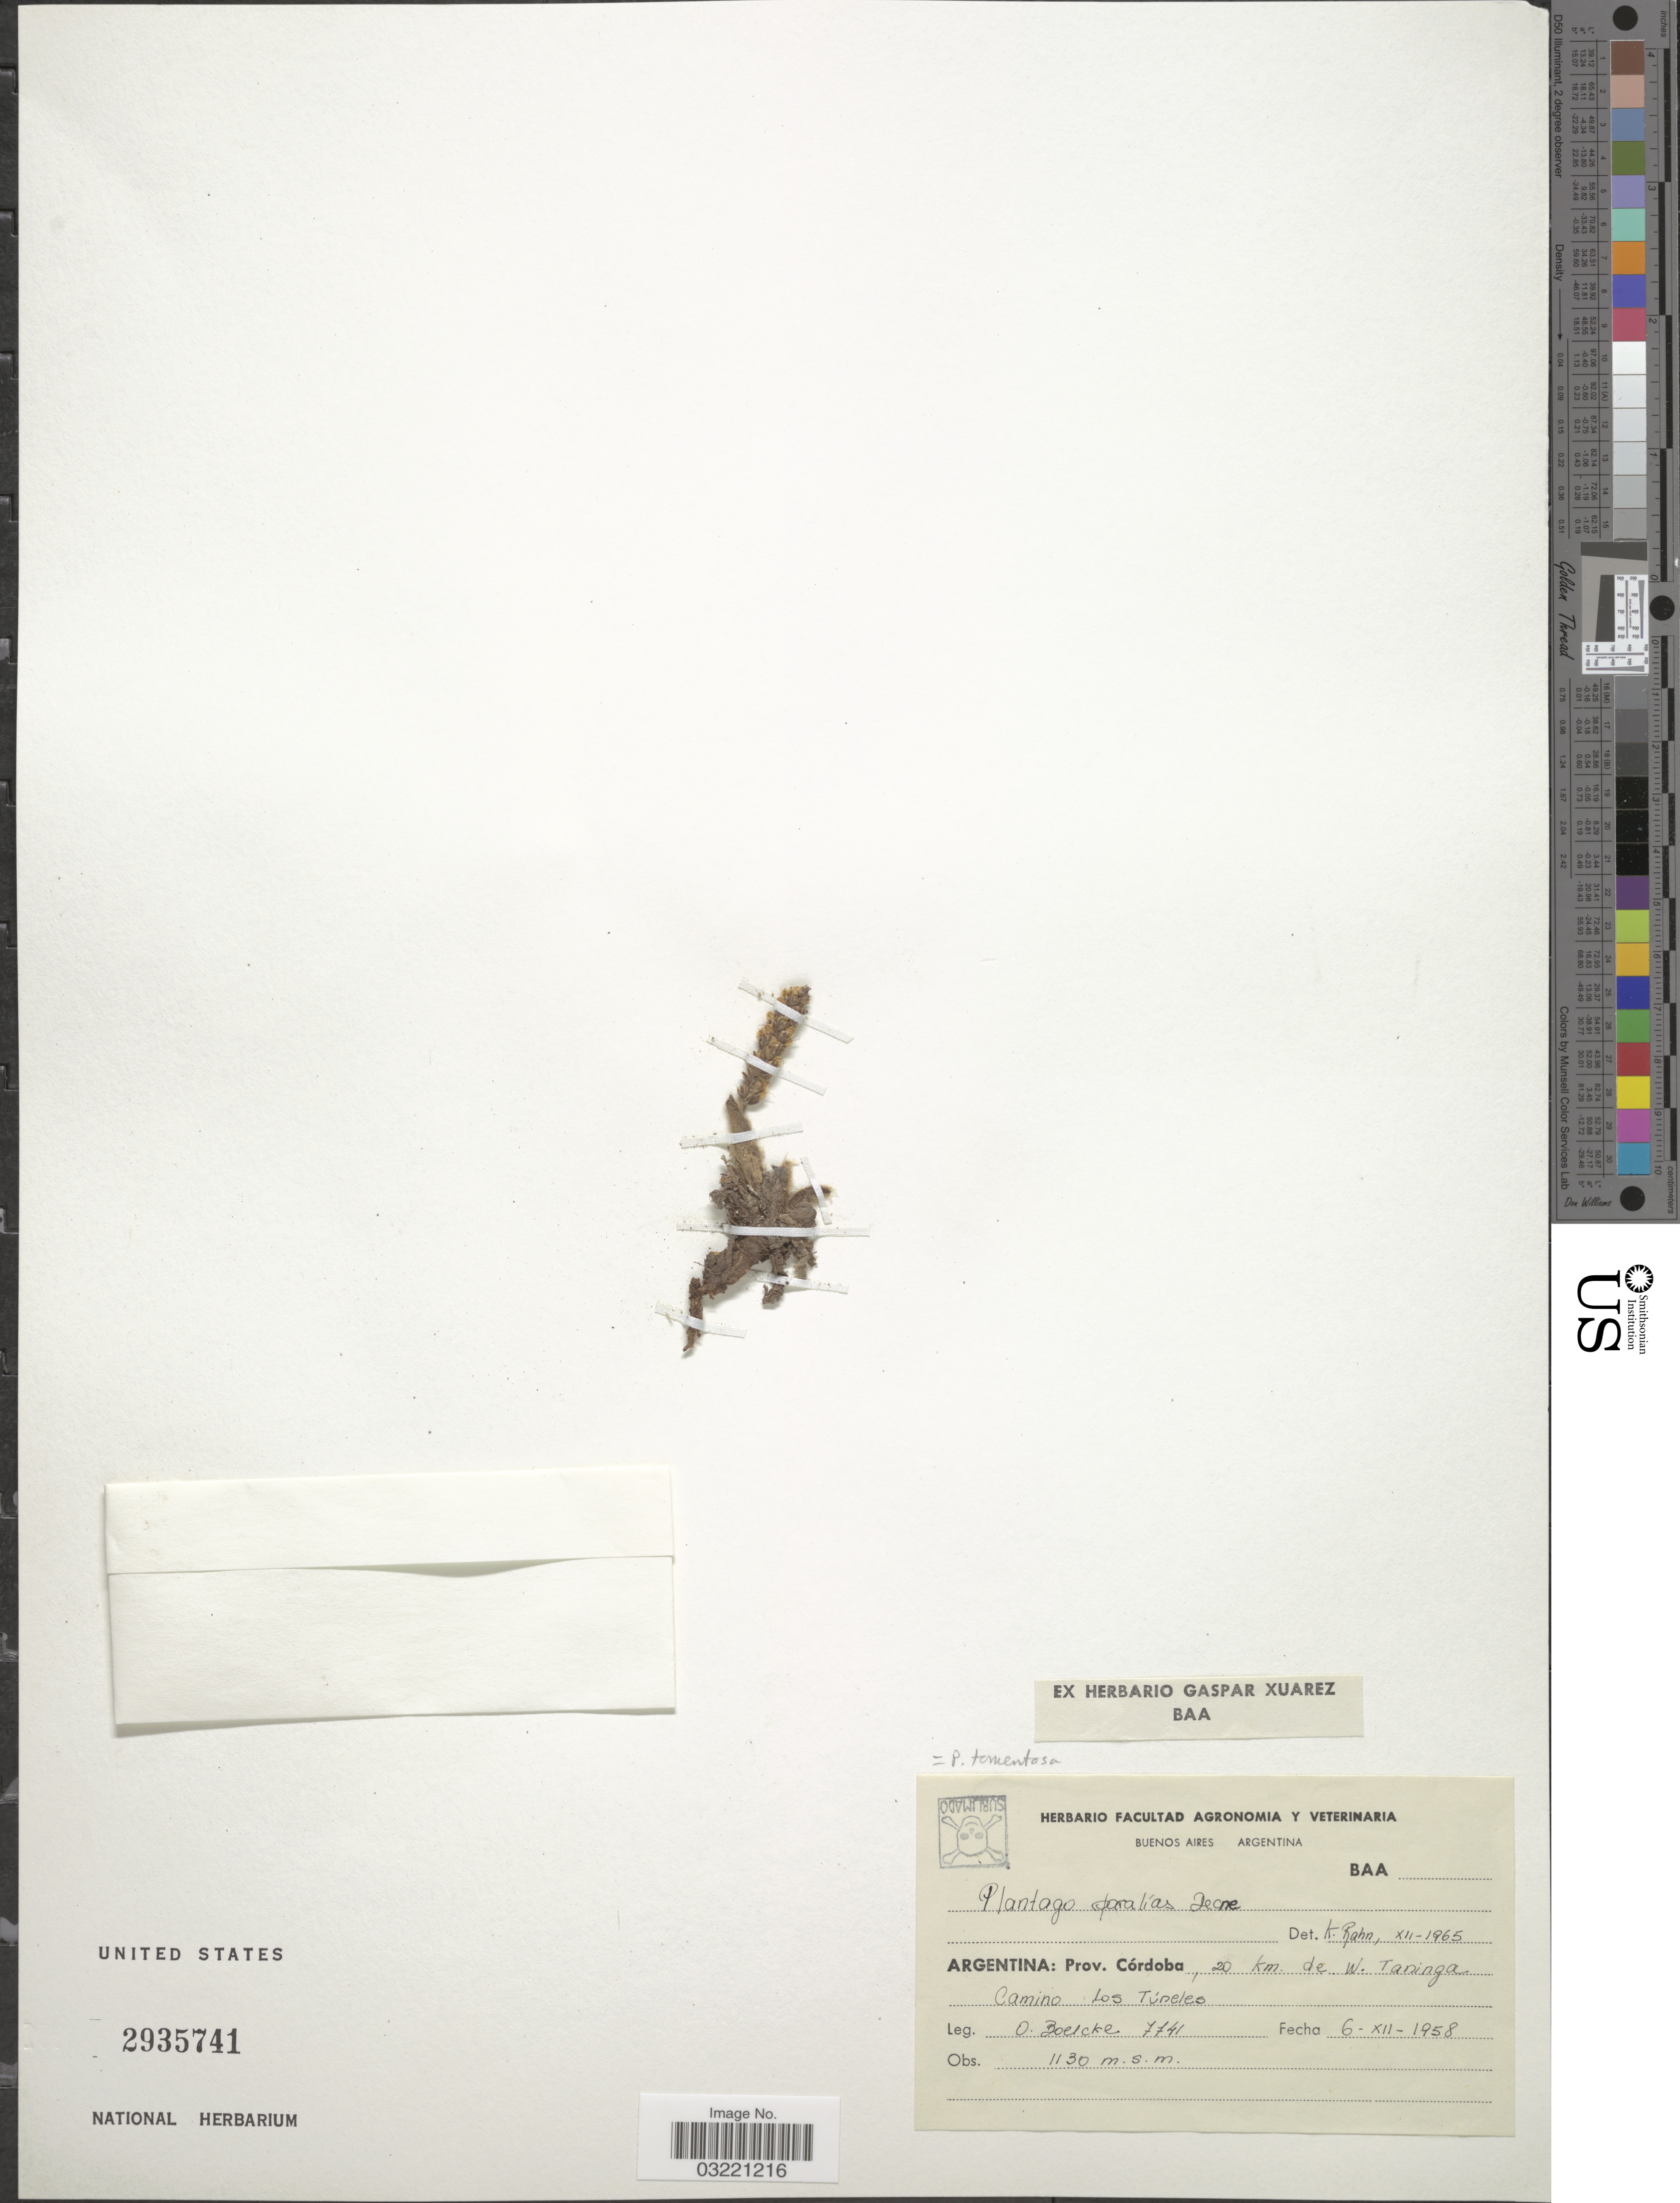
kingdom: Plantae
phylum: Tracheophyta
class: Magnoliopsida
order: Lamiales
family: Plantaginaceae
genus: Plantago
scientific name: Plantago tomentosa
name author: Lam.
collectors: O. Boelcke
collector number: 7741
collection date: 1958-12-06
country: Argentina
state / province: Cordoba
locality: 20 km. de W. Taninga, Camino Los Túneles.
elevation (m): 1130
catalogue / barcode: US 2935741